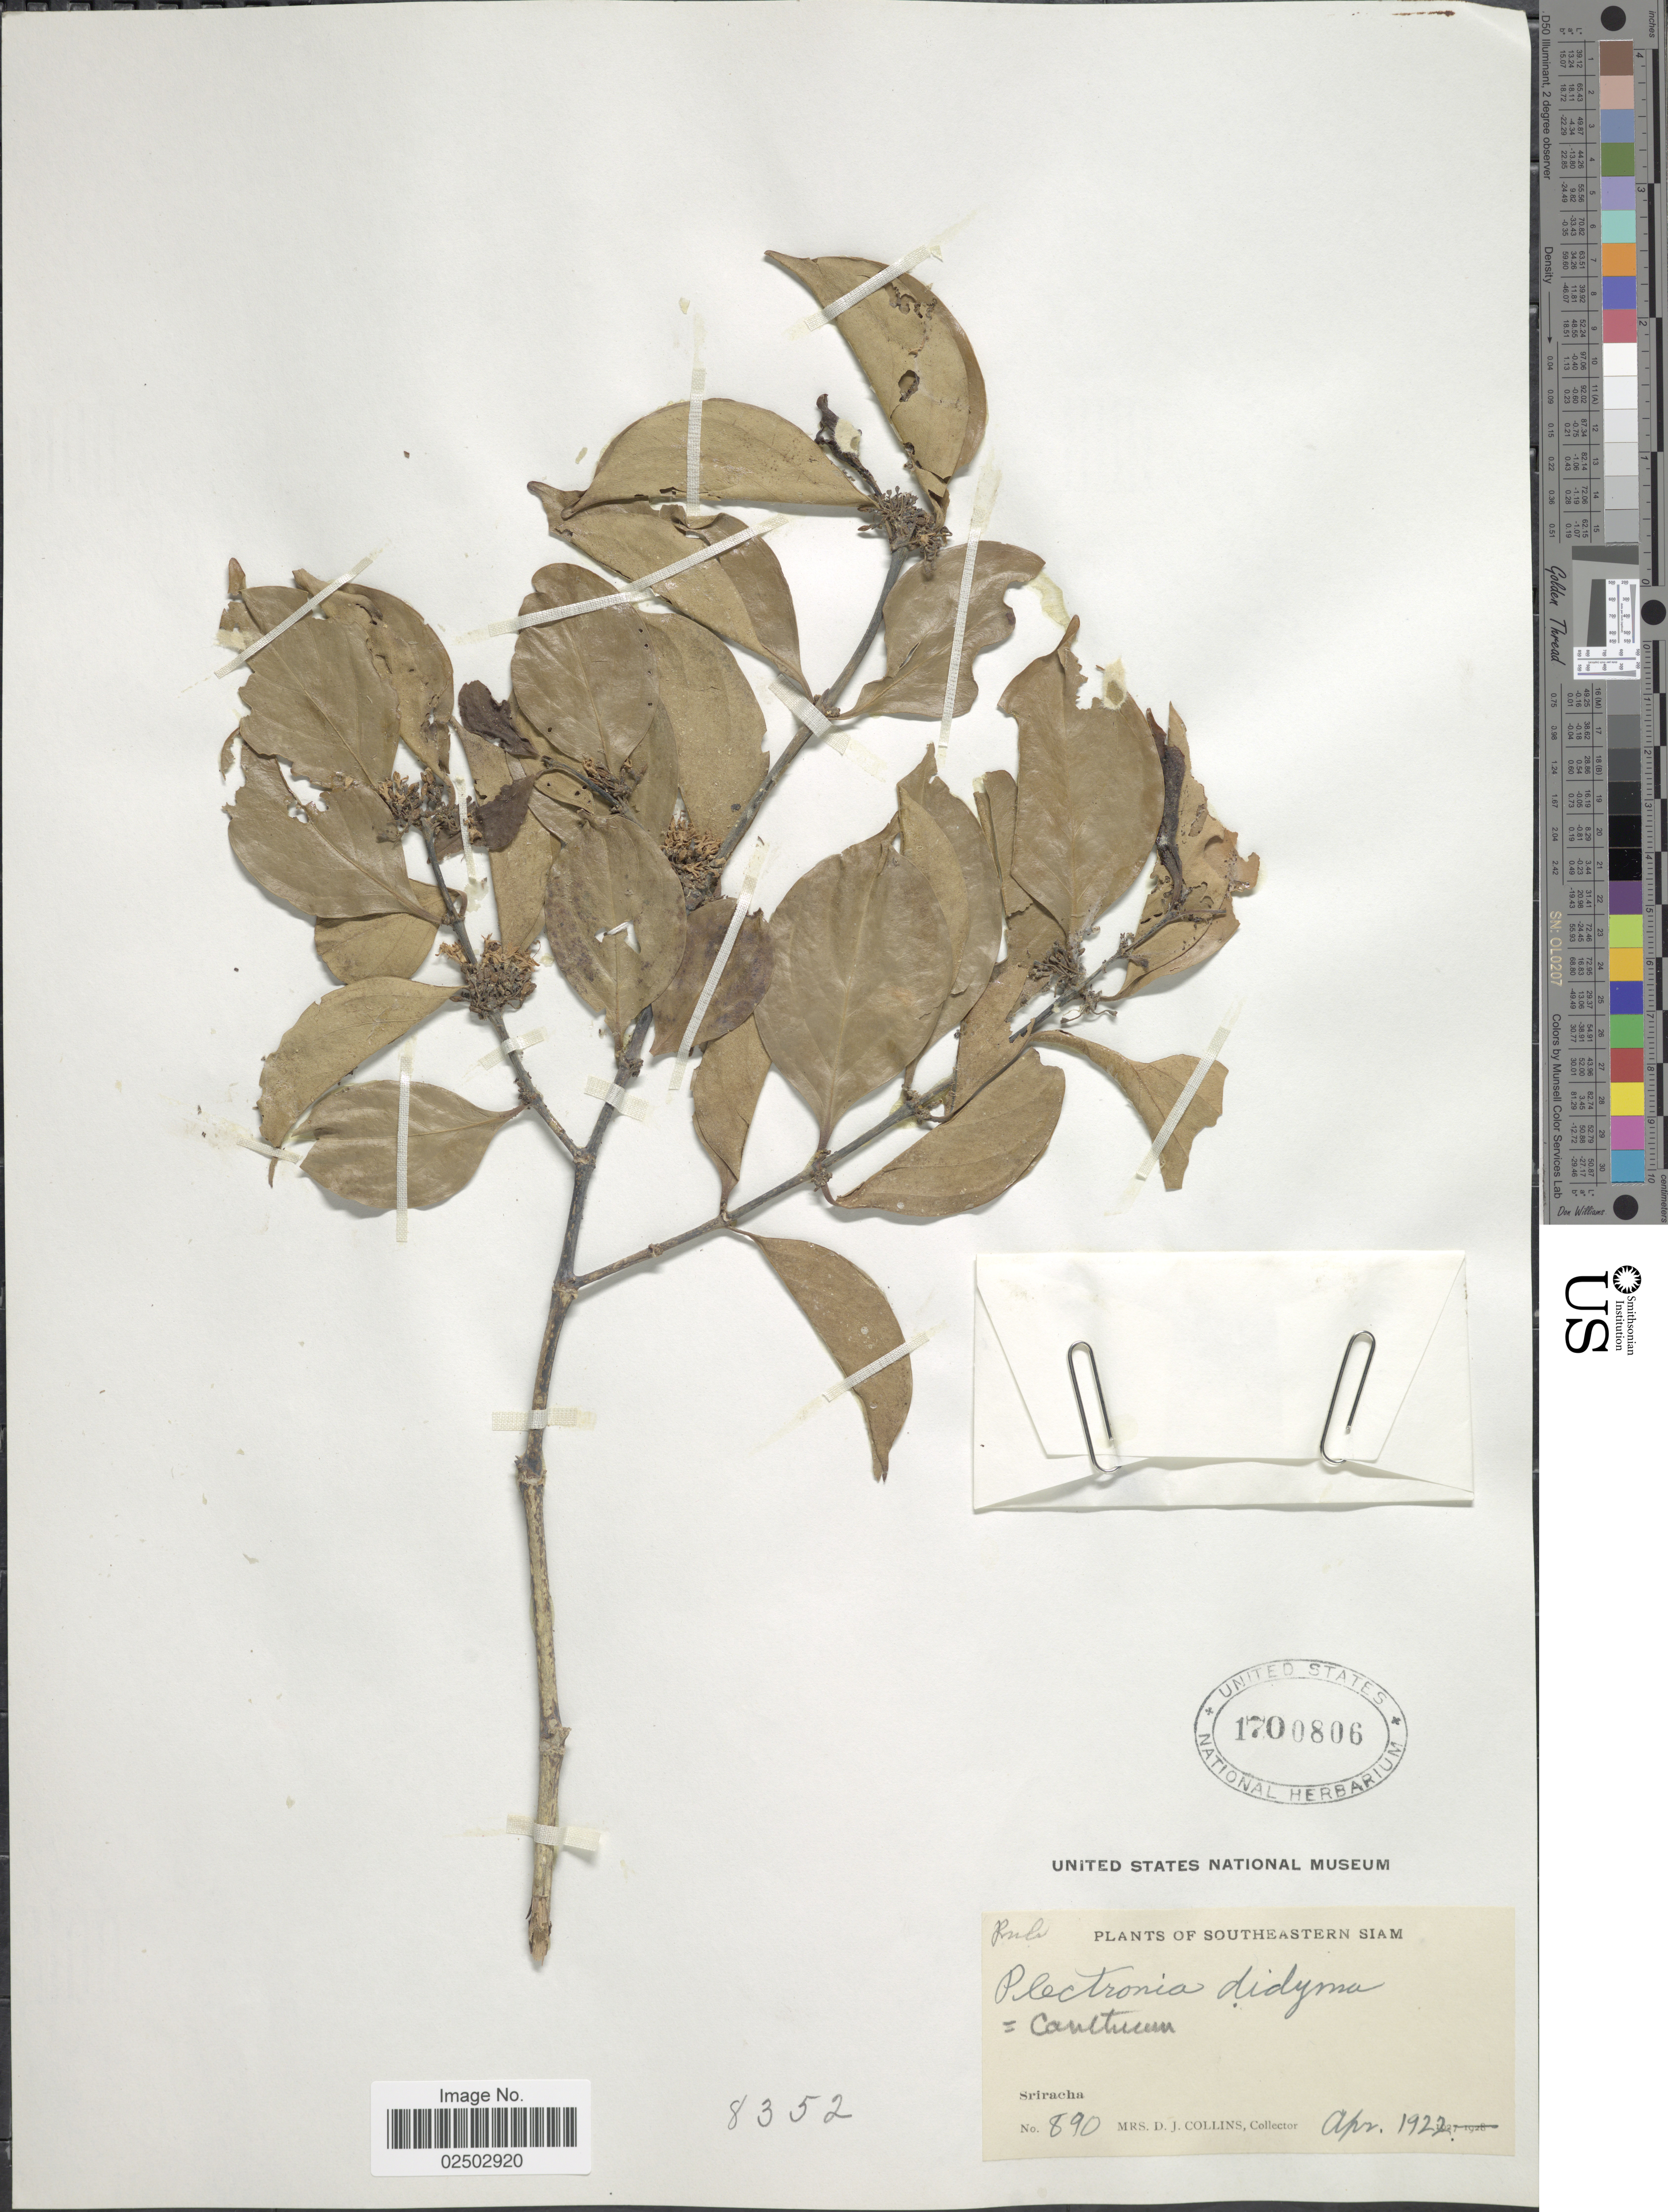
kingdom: Plantae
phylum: Tracheophyta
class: Magnoliopsida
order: Gentianales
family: Rubiaceae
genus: Canthium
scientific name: Canthium didymum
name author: C.F. Gaertn.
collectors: Mrs. D. J. Collins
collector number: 890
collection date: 1922-04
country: Thailand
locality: Southeastern Siam, Sriracha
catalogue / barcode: US 1700806